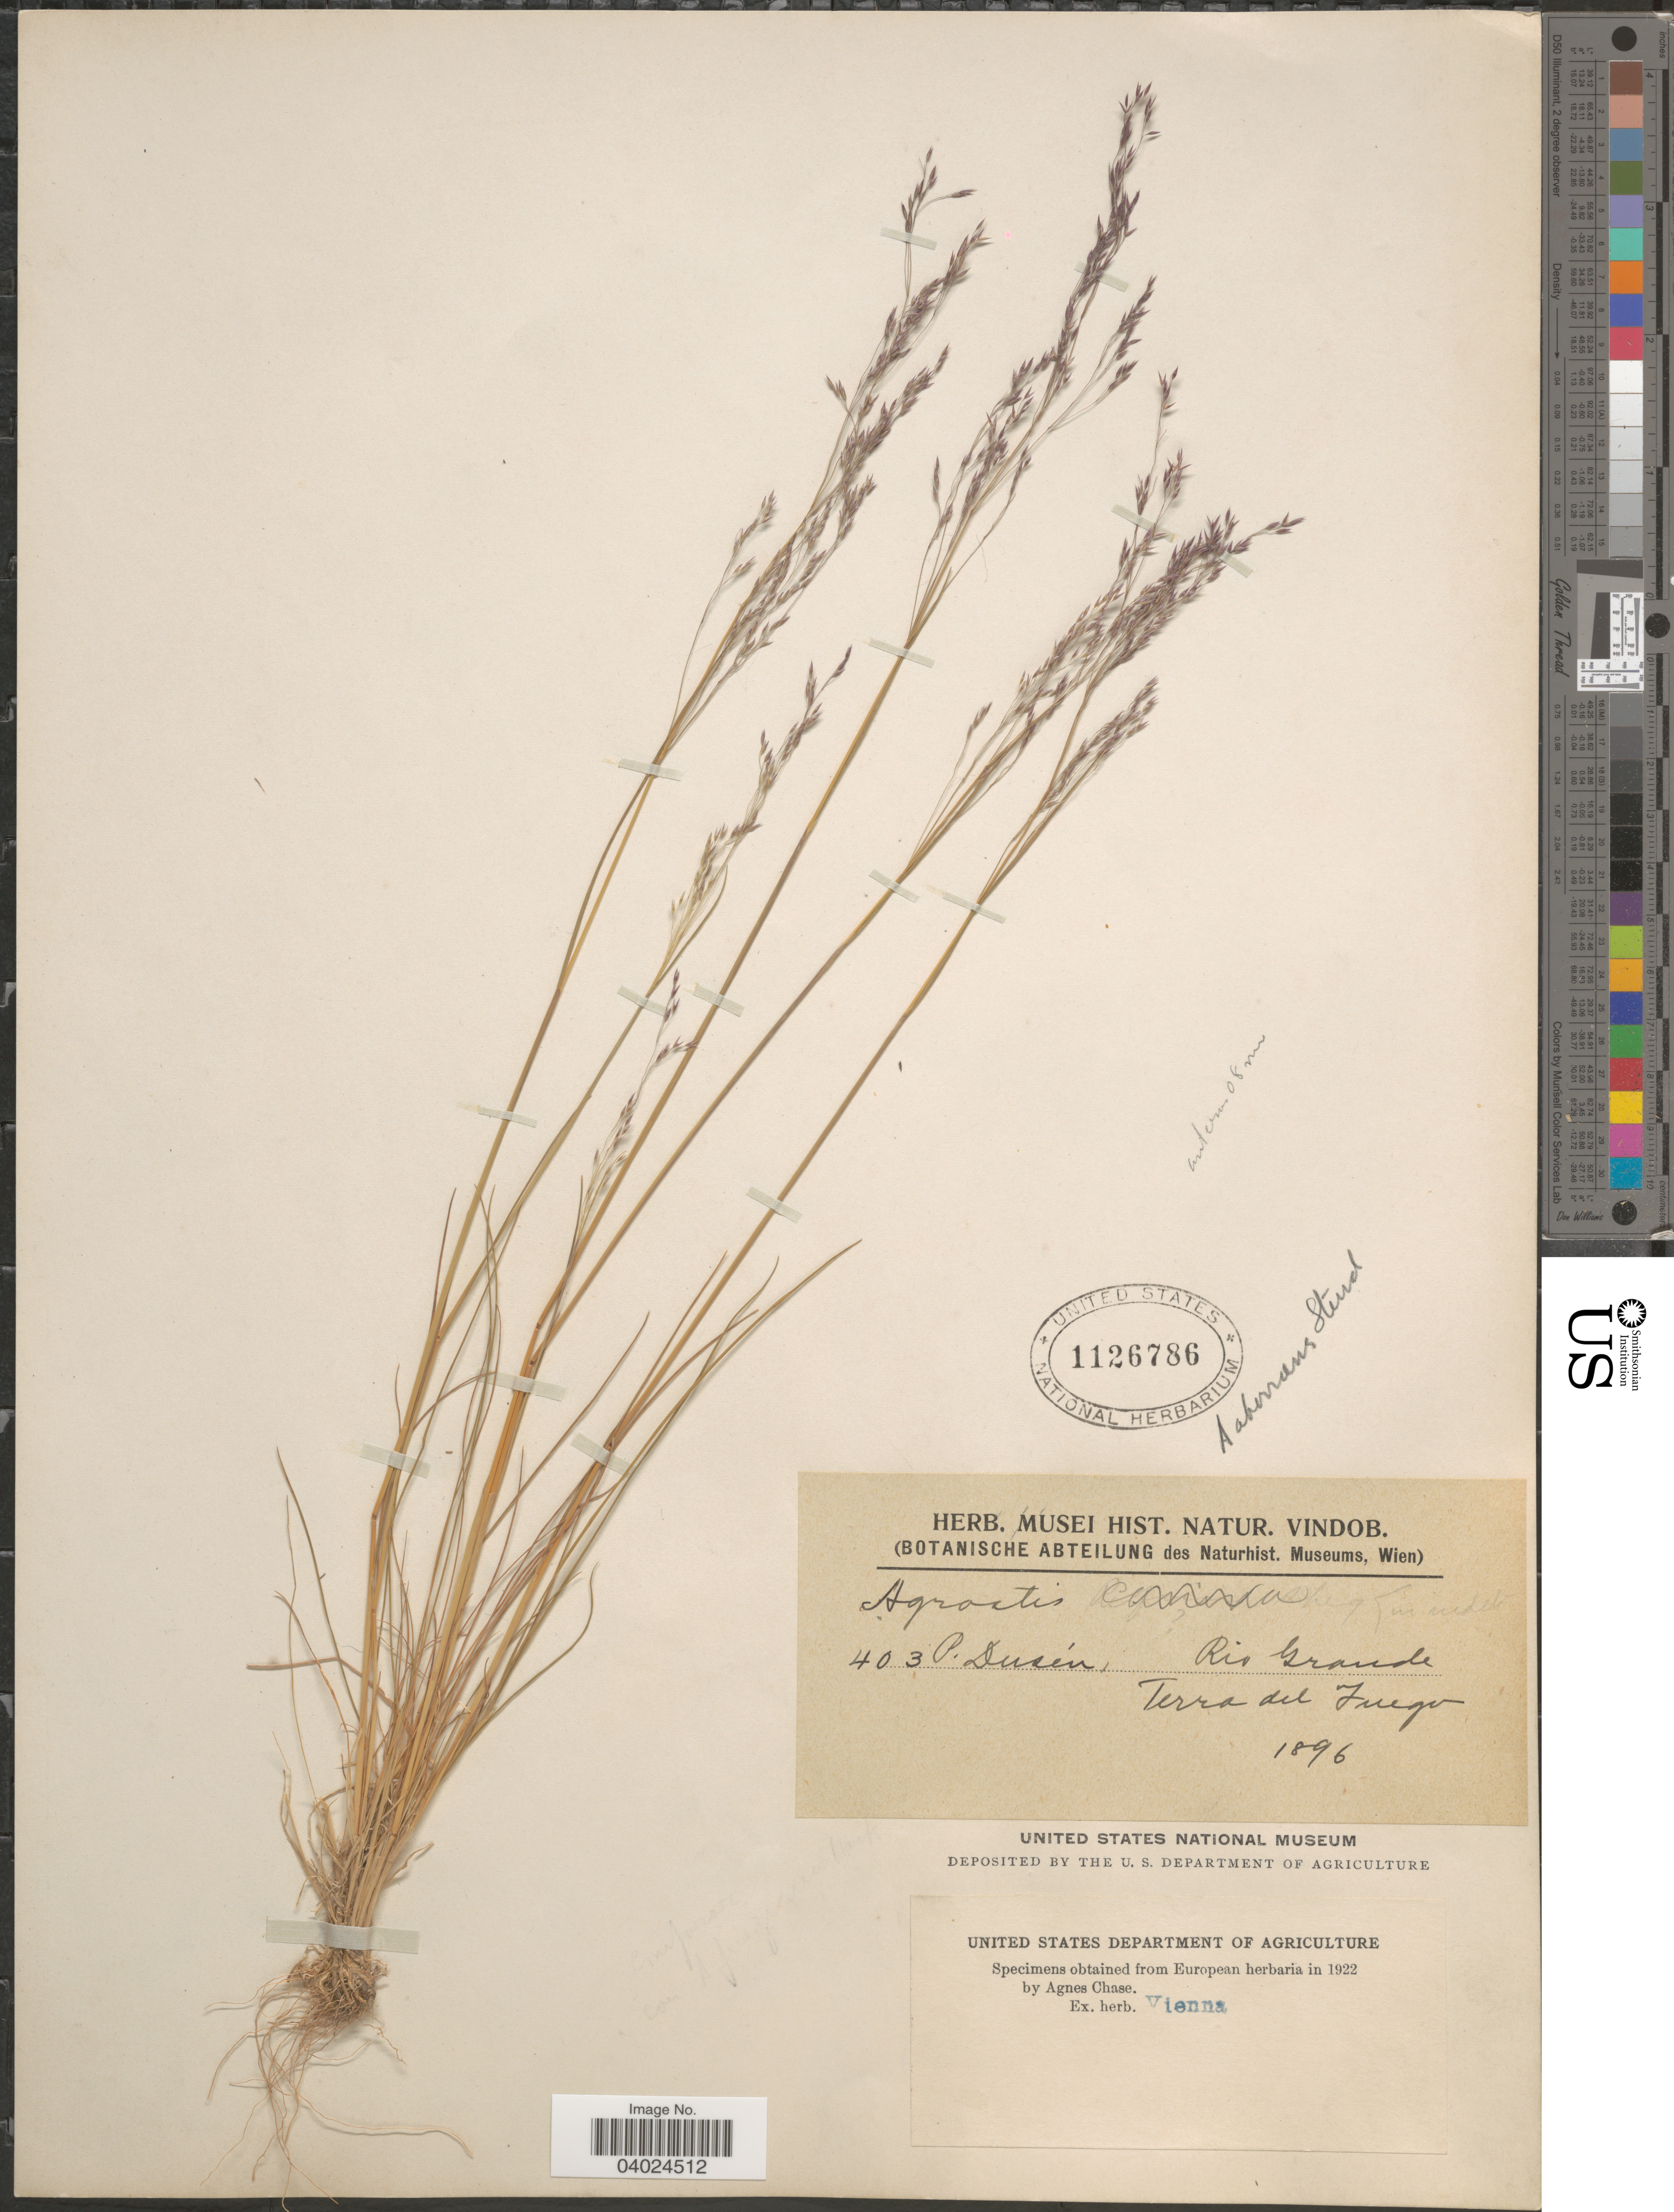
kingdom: Plantae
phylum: Tracheophyta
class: Liliopsida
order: Poales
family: Poaceae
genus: Agrostis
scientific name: Agrostis perennans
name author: (Walter) Tuck.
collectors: P. Dusén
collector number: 403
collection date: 1896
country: Argentina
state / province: Tierra del Fuego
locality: Rio Grande. Terra del Fuego.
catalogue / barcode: US 1126786